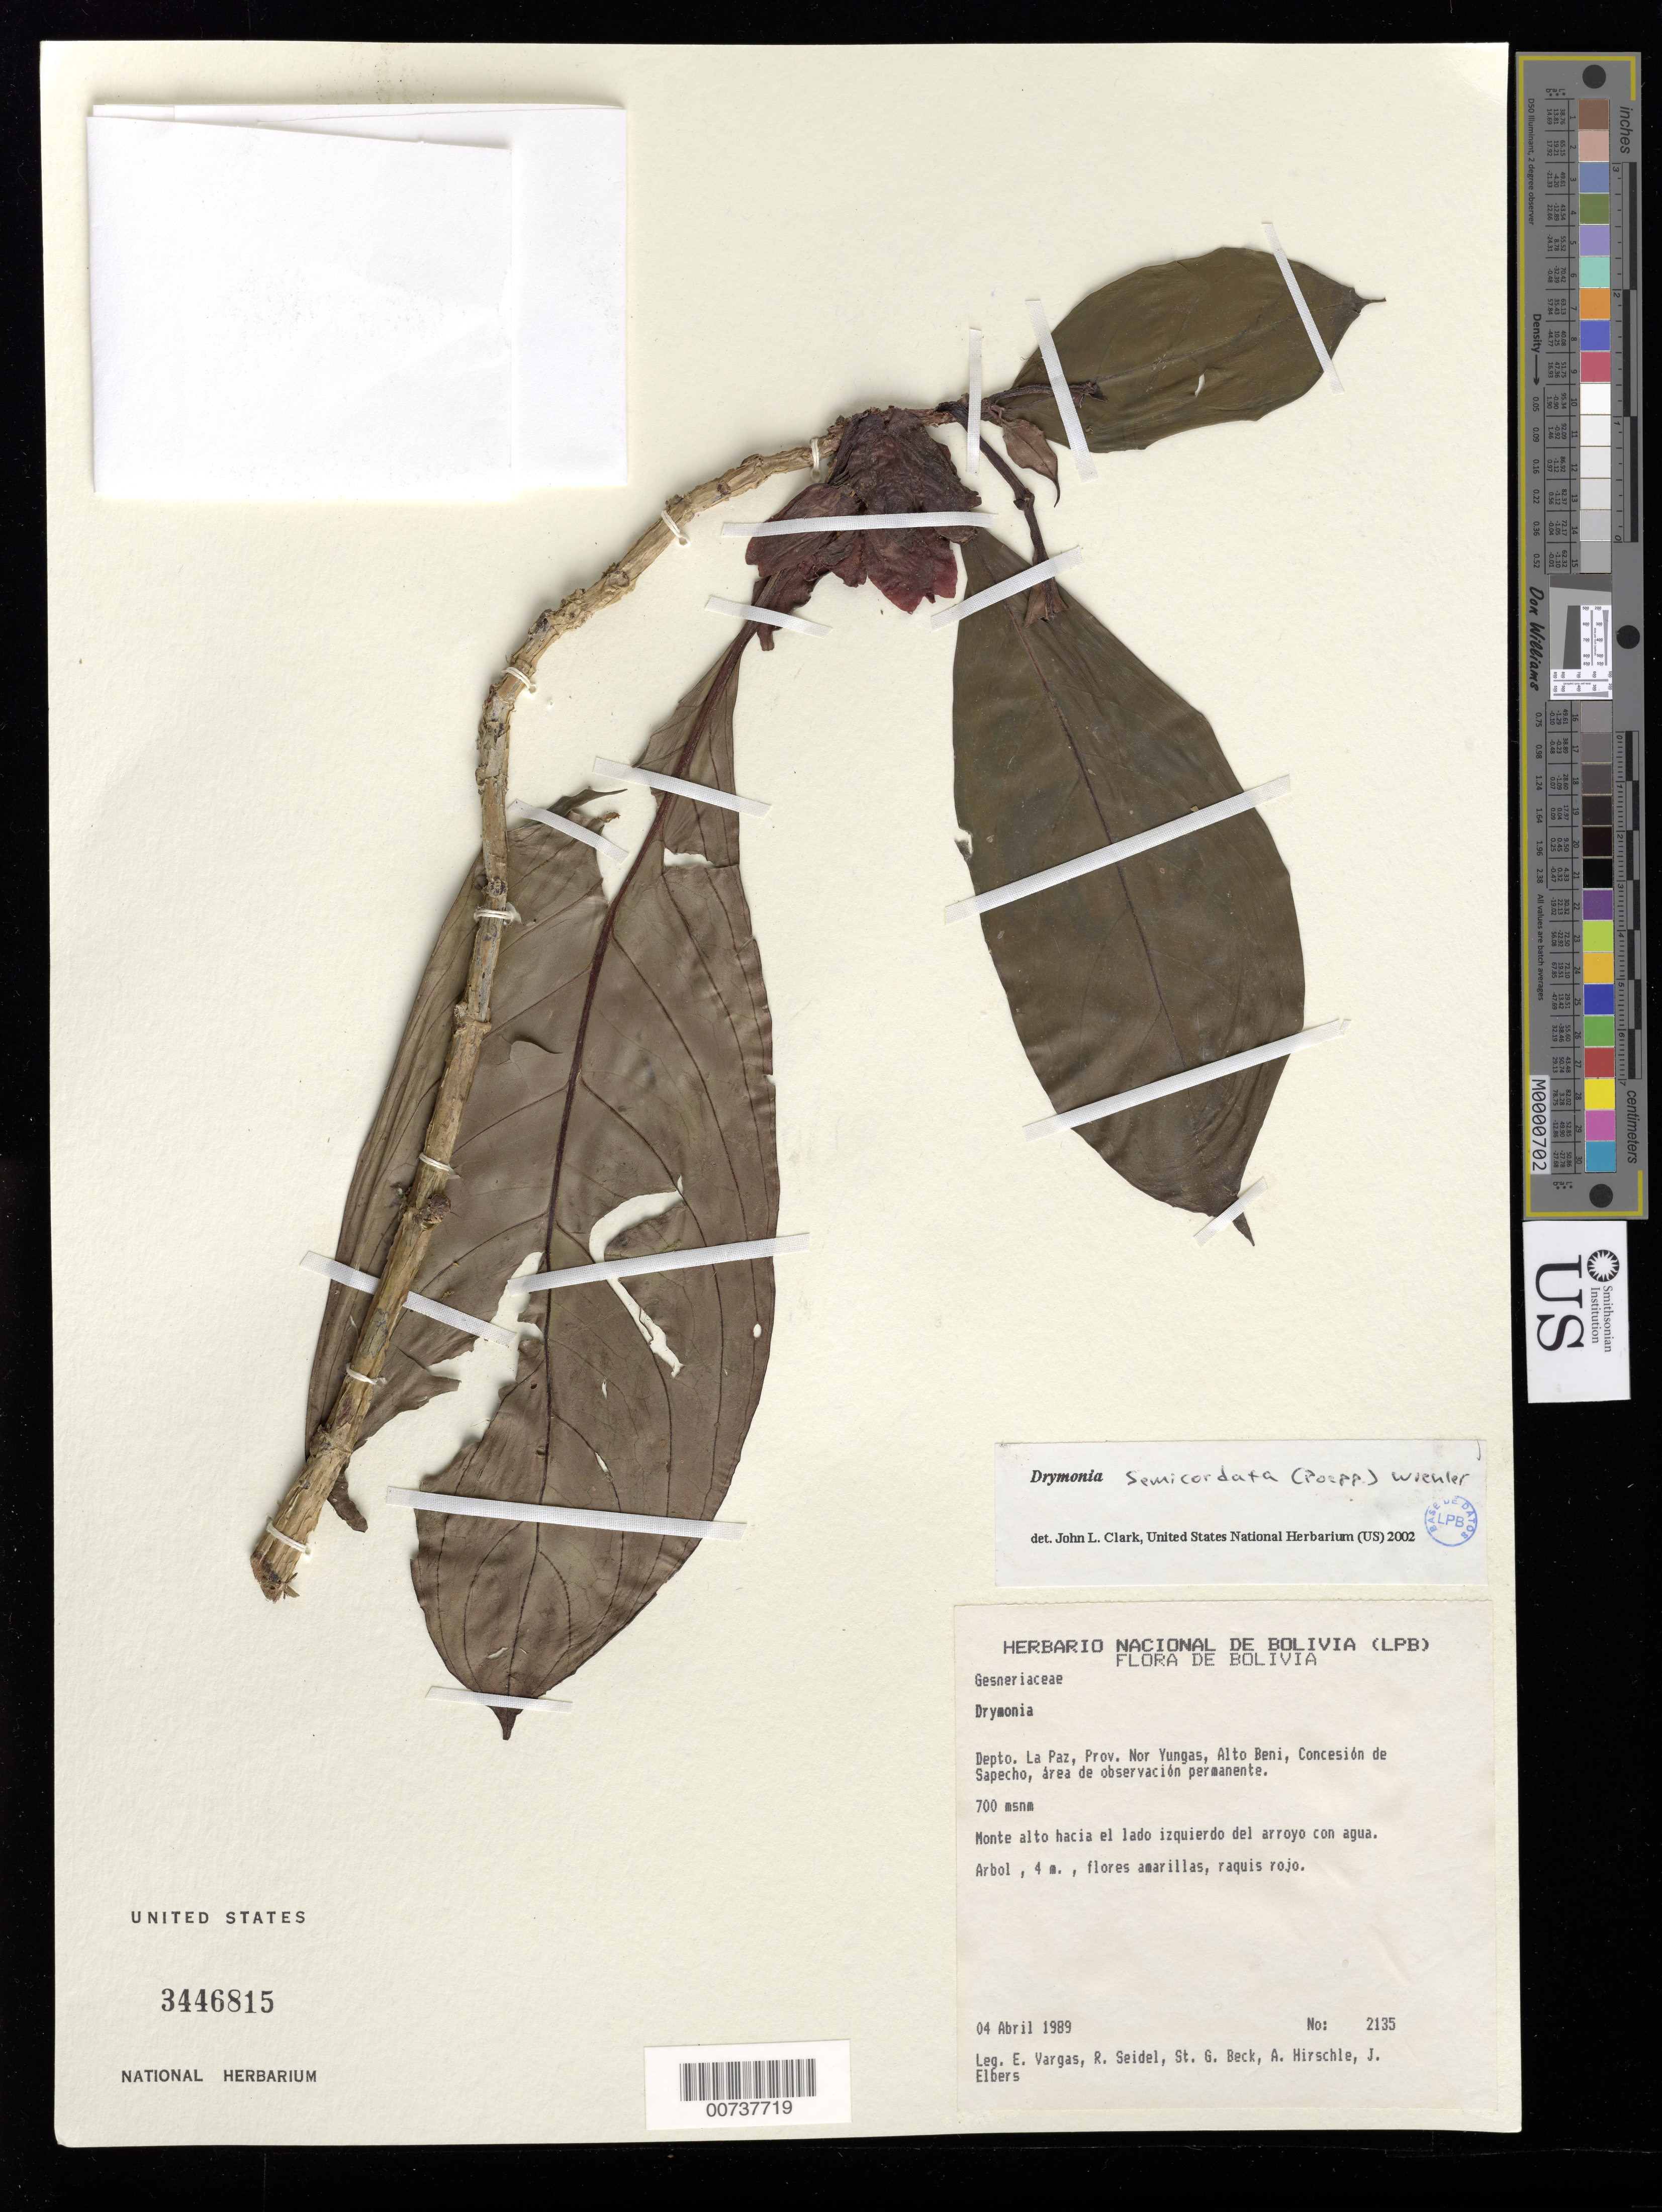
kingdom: Plantae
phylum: Tracheophyta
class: Magnoliopsida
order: Lamiales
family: Gesneriaceae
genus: Drymonia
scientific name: Drymonia semicordata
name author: (Poepp.) Wiehler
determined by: Clark, J. L., (SEL), The Marie Selby Botanical Garden (UNITED STATES)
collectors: E. Vargas, R. Seidel, S. G. Beck, A. Hirschle & J. Elbers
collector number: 2135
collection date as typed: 04 Apr 1989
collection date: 1989-04-04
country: Bolivia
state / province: La Paz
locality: Prov. Nor Yungas, Alto Beni, Concesión de Sapecho, área de observación permanente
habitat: Monte alto hacia el lado izquierdo del arroyo con agua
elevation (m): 700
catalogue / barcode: US 3446815